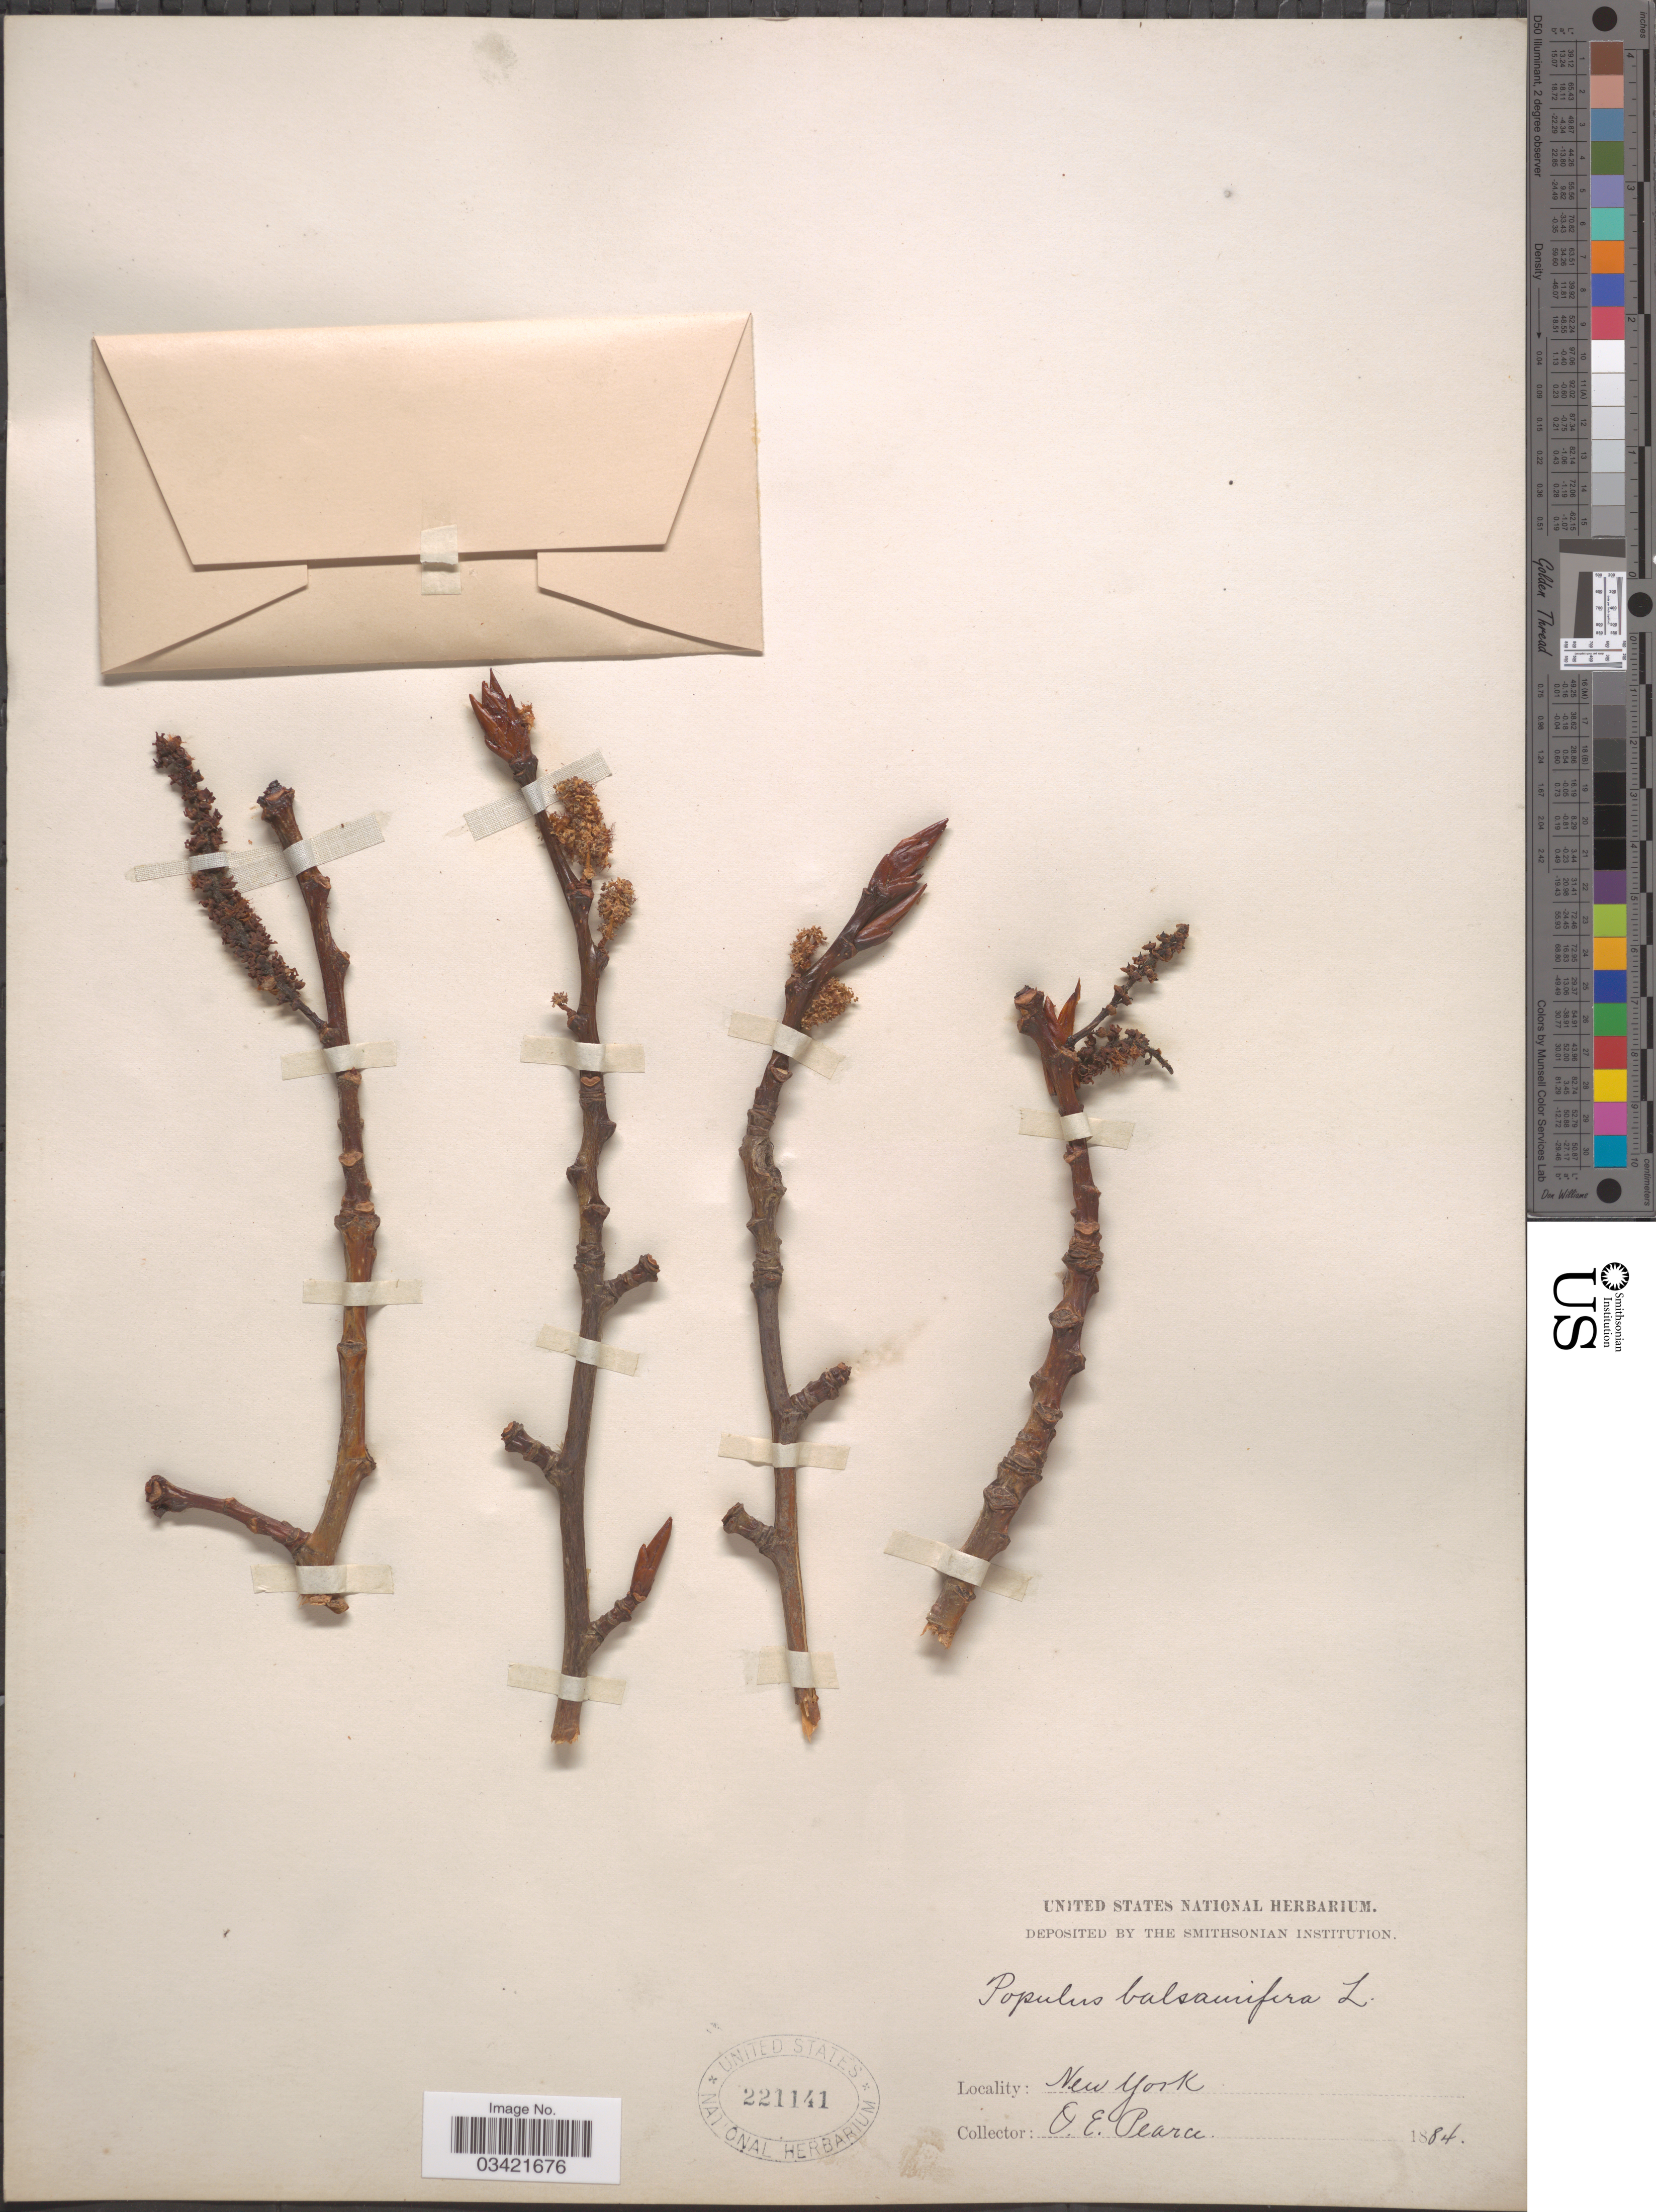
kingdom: Plantae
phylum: Tracheophyta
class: Magnoliopsida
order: Malpighiales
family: Salicaceae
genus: Populus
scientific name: Populus balsamifera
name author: L.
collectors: O. E. Pearce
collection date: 1884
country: United States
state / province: New York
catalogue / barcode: US 221141